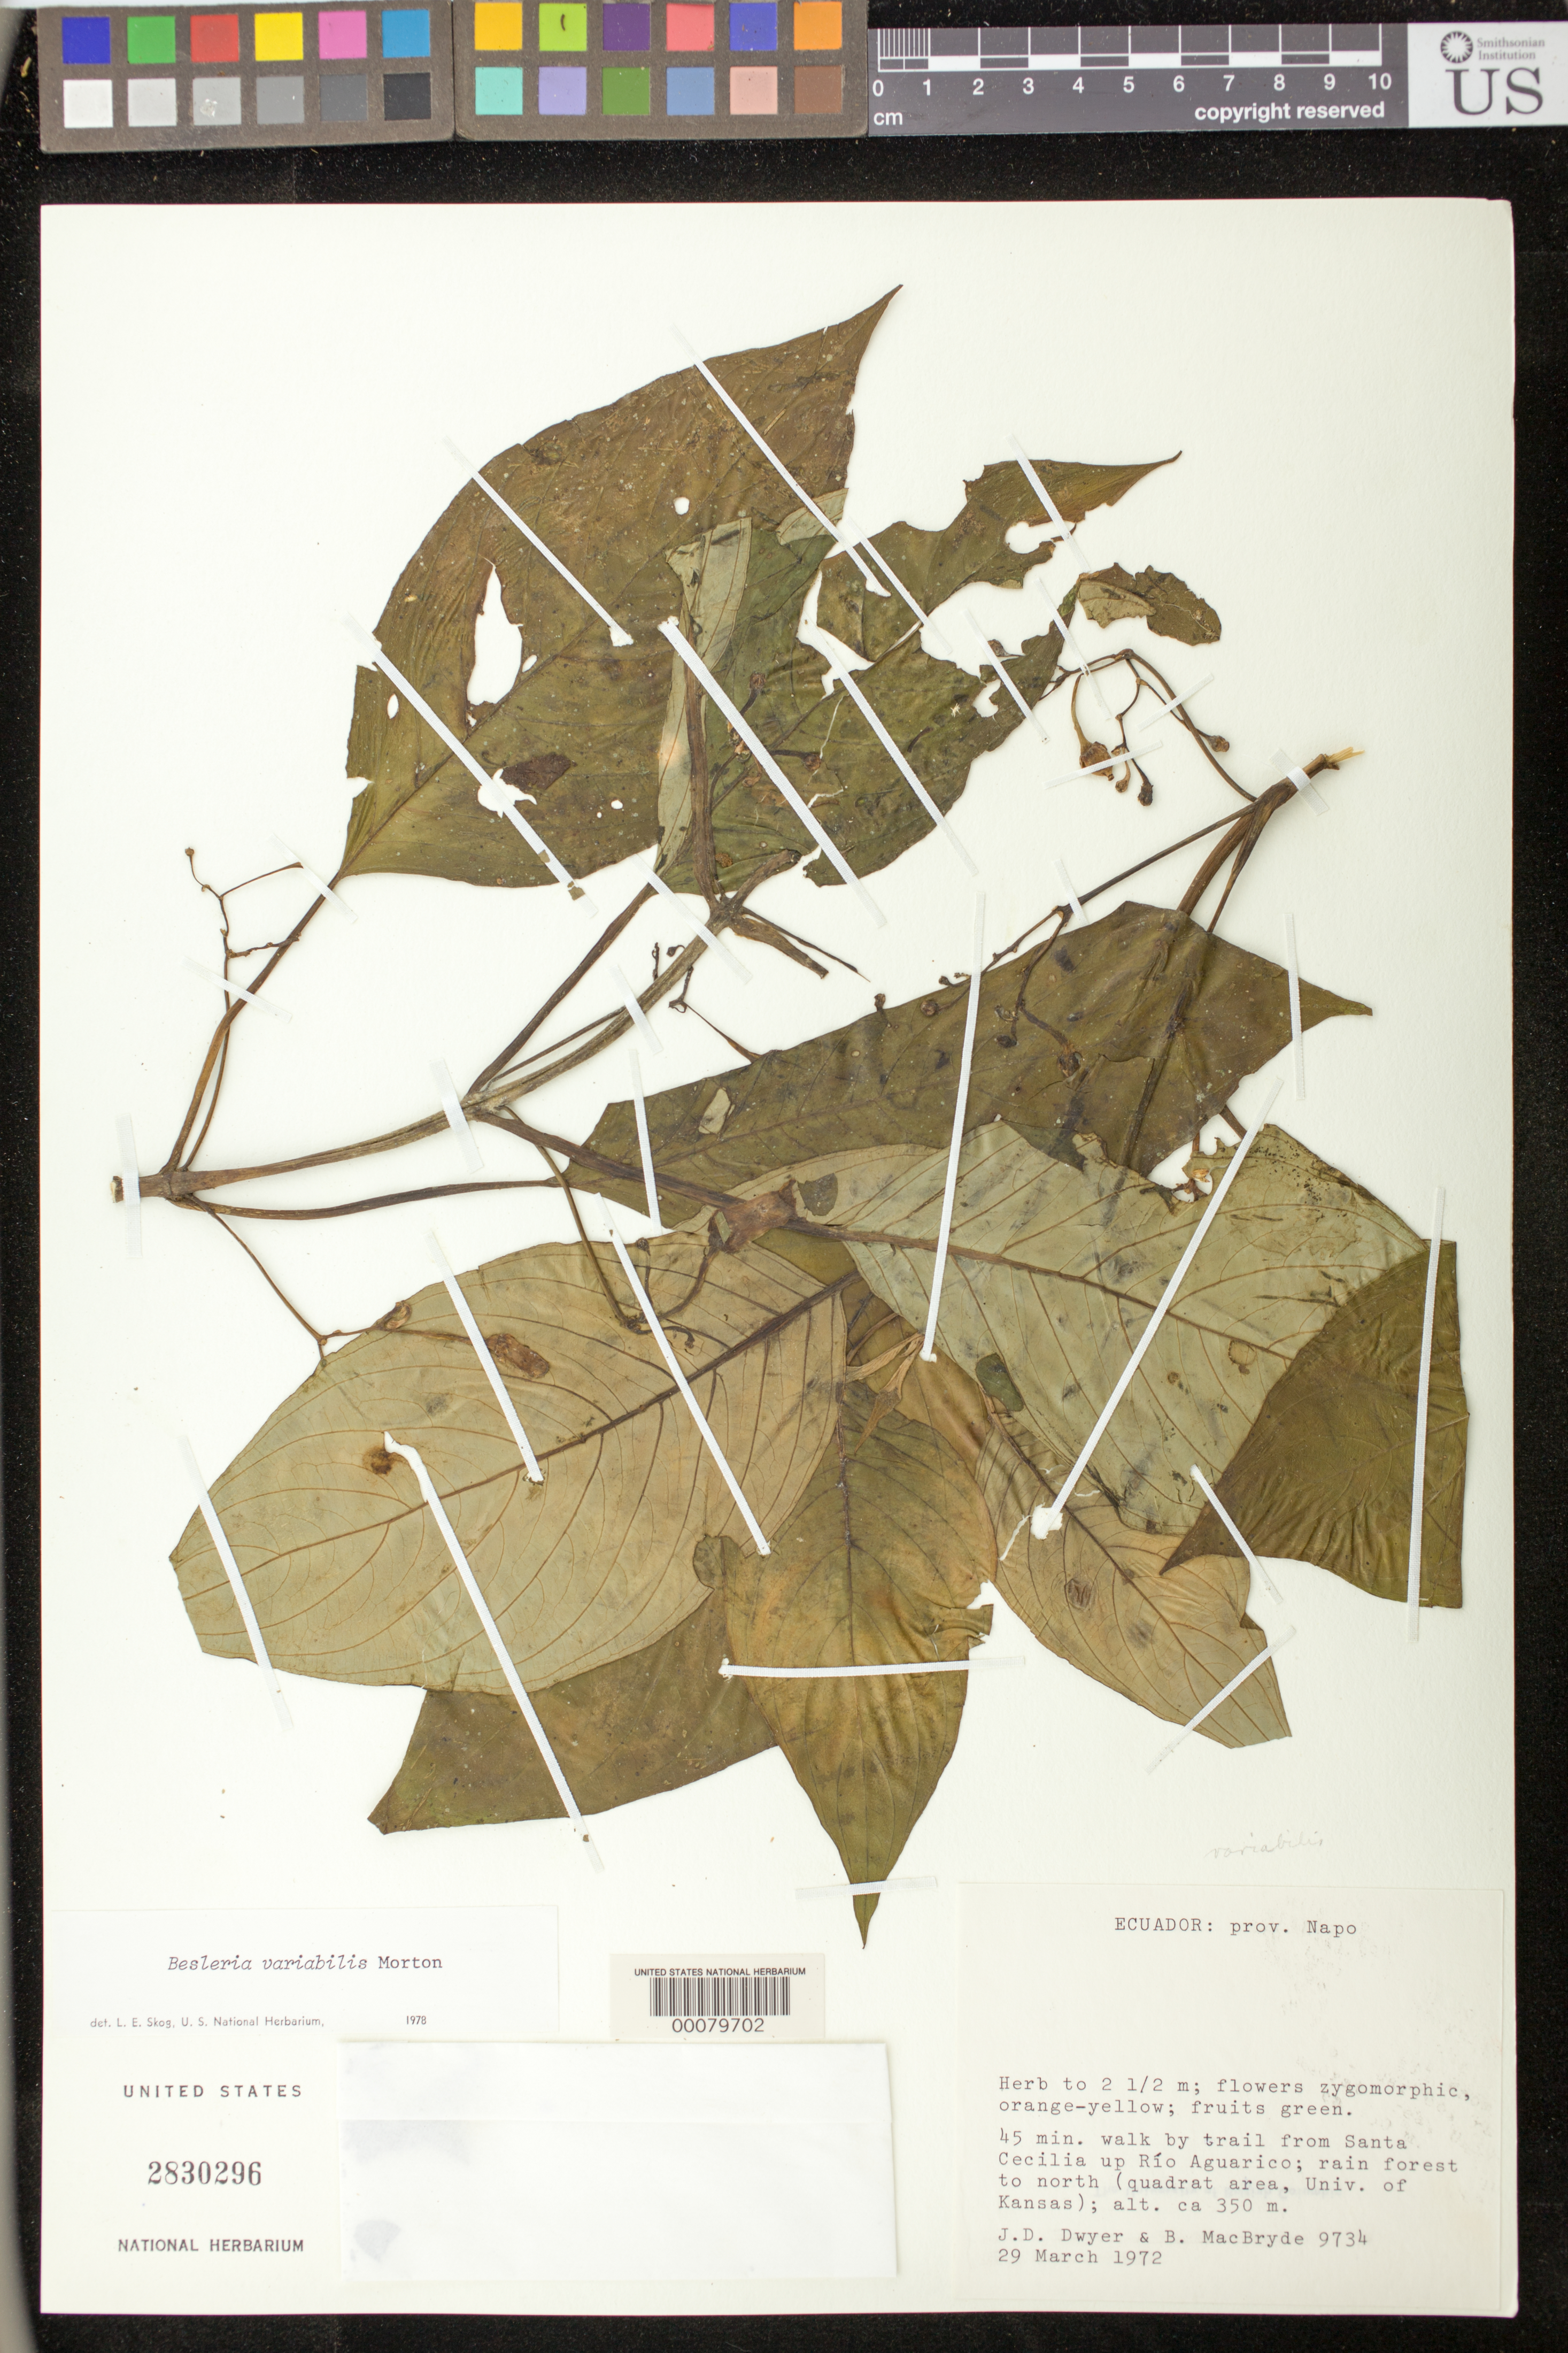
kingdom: Plantae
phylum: Tracheophyta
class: Magnoliopsida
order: Lamiales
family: Gesneriaceae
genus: Besleria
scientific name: Besleria variabilis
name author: C.V. Morton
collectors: J. D. Dwyer & B. MacBryde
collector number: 9734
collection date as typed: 29 Mar 1972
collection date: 1972-03-29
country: Ecuador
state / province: Sucumbíos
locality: Napo.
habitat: Rain forest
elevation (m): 350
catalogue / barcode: US 2830296